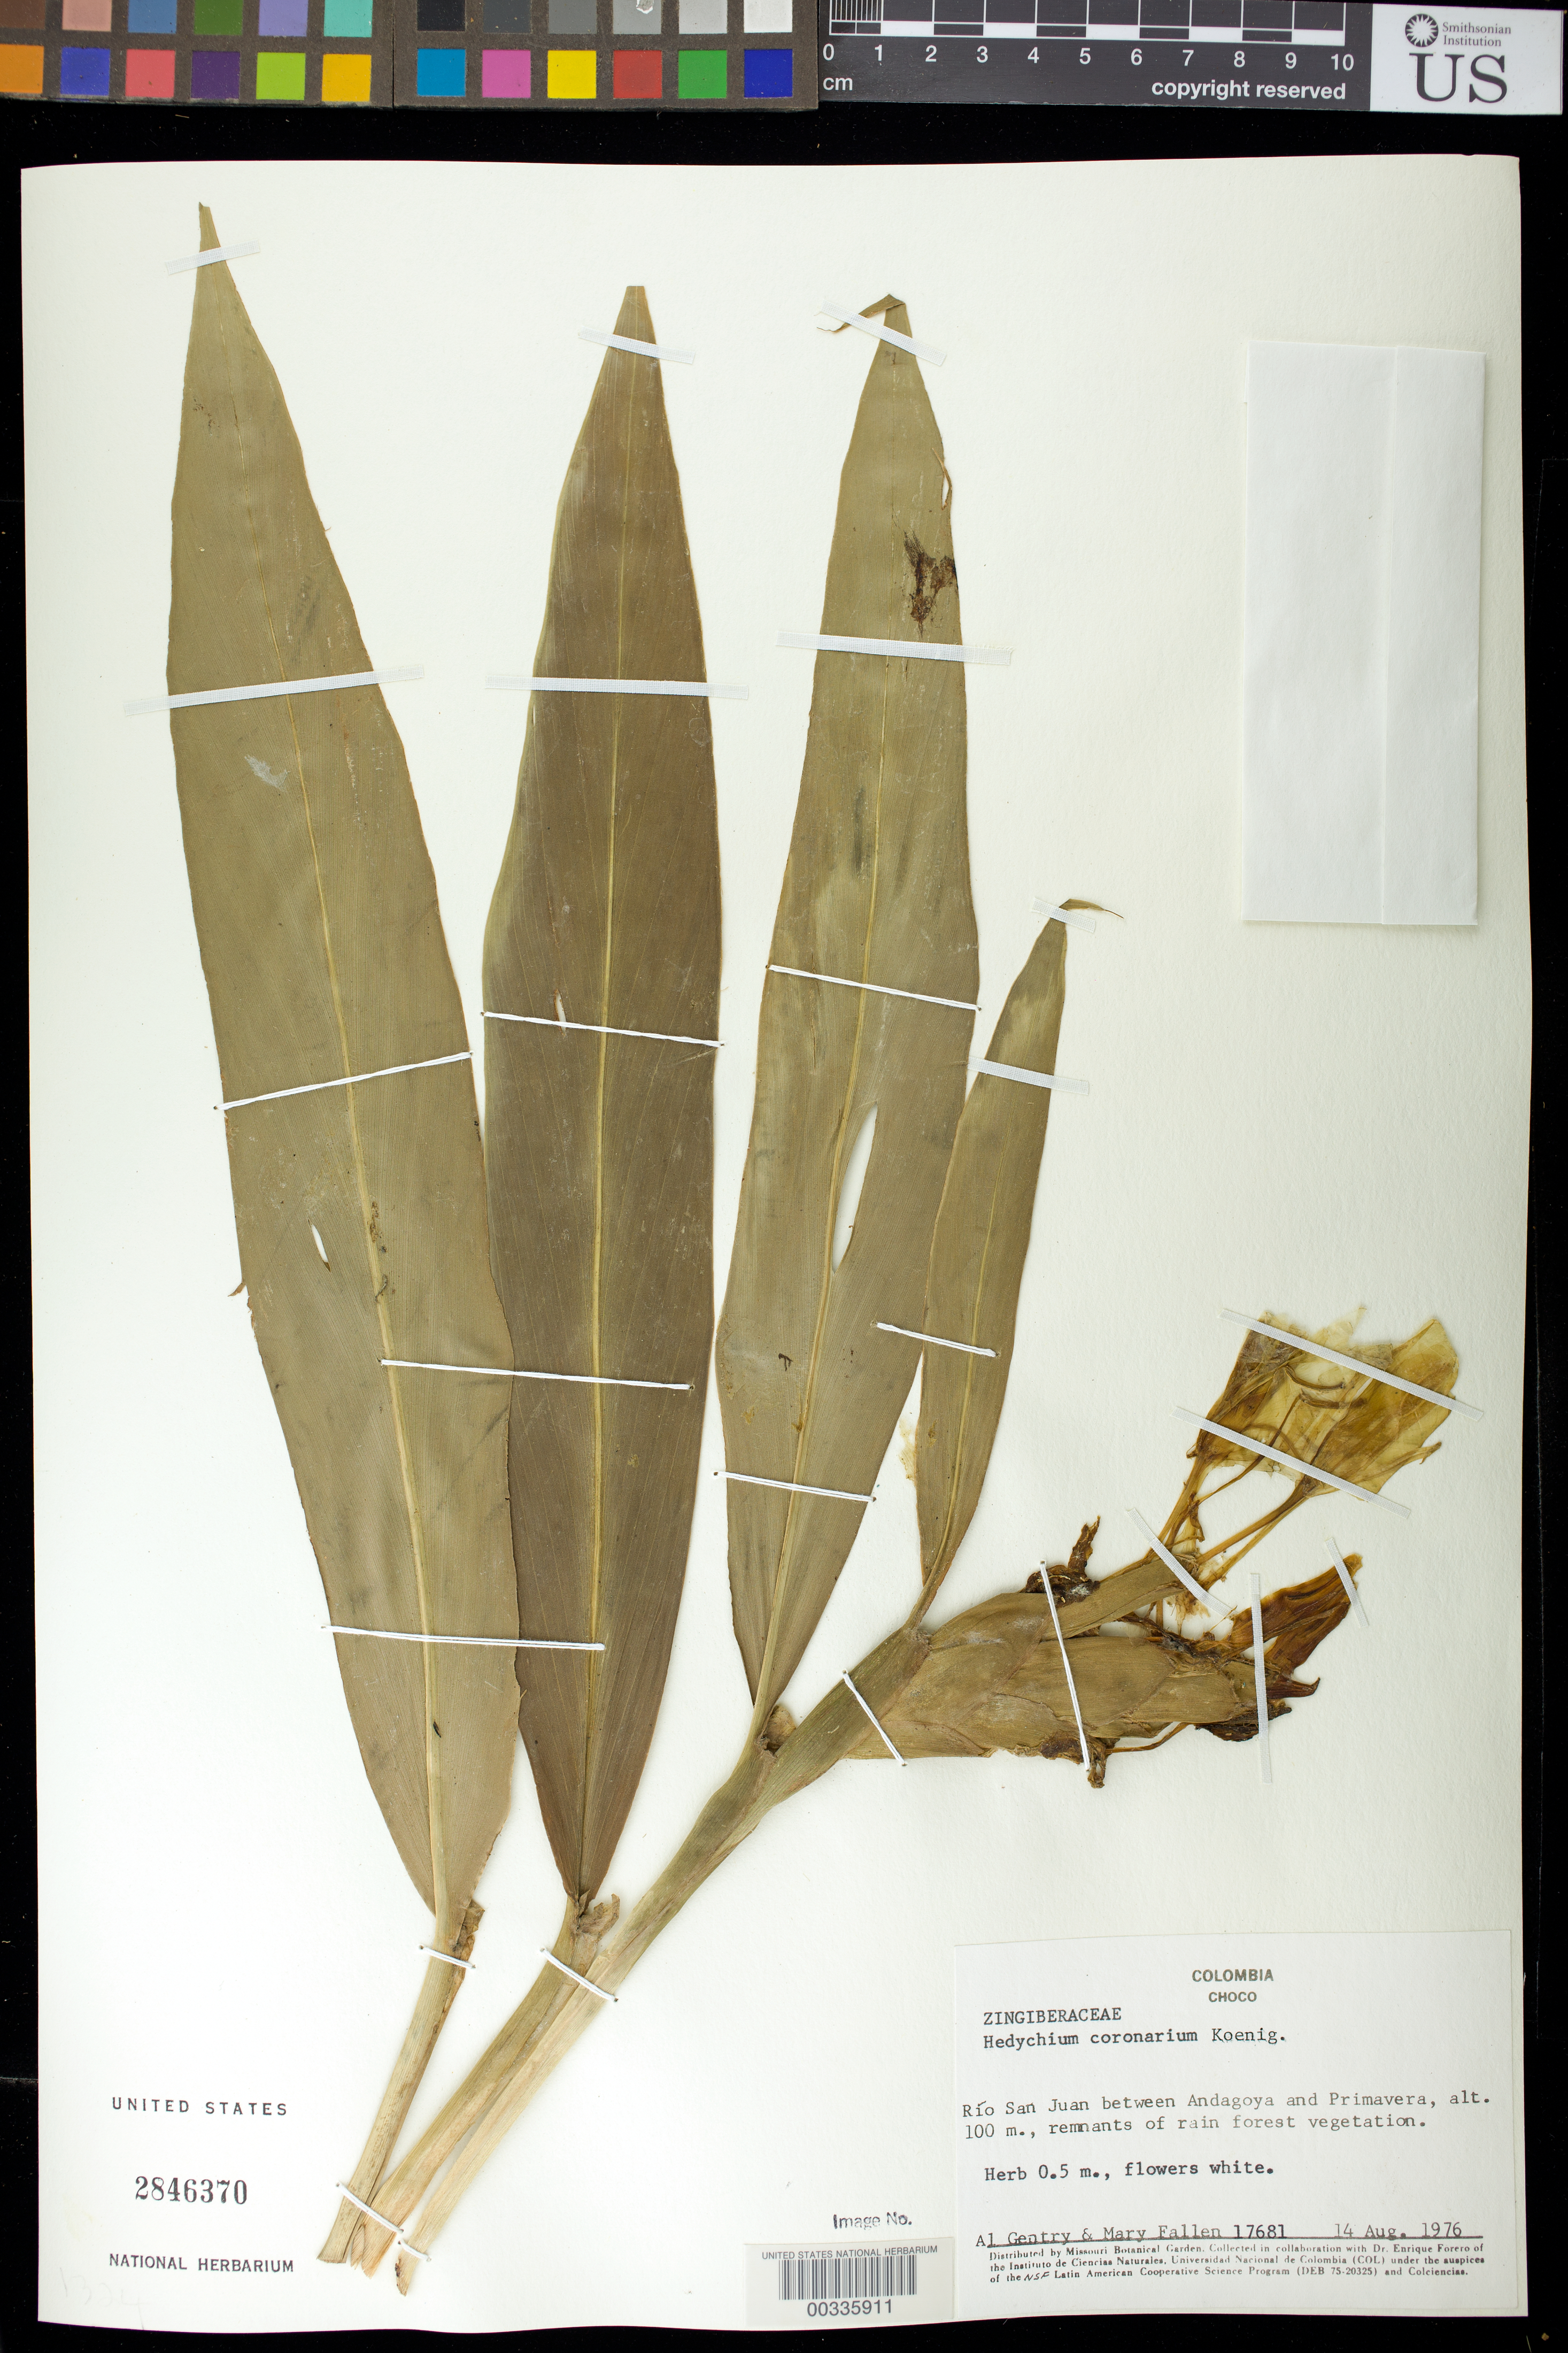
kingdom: Plantae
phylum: Tracheophyta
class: Liliopsida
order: Zingiberales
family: Zingiberaceae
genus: Hedychium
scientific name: Hedychium coronarium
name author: J. Koenig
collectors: A. H. Gentry & M. Fallen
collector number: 17681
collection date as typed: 14 Aug 1976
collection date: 1976-08-14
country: Colombia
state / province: Chocó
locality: Rio San Juan between Andagoya and Primavera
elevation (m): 100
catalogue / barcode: US 2846370